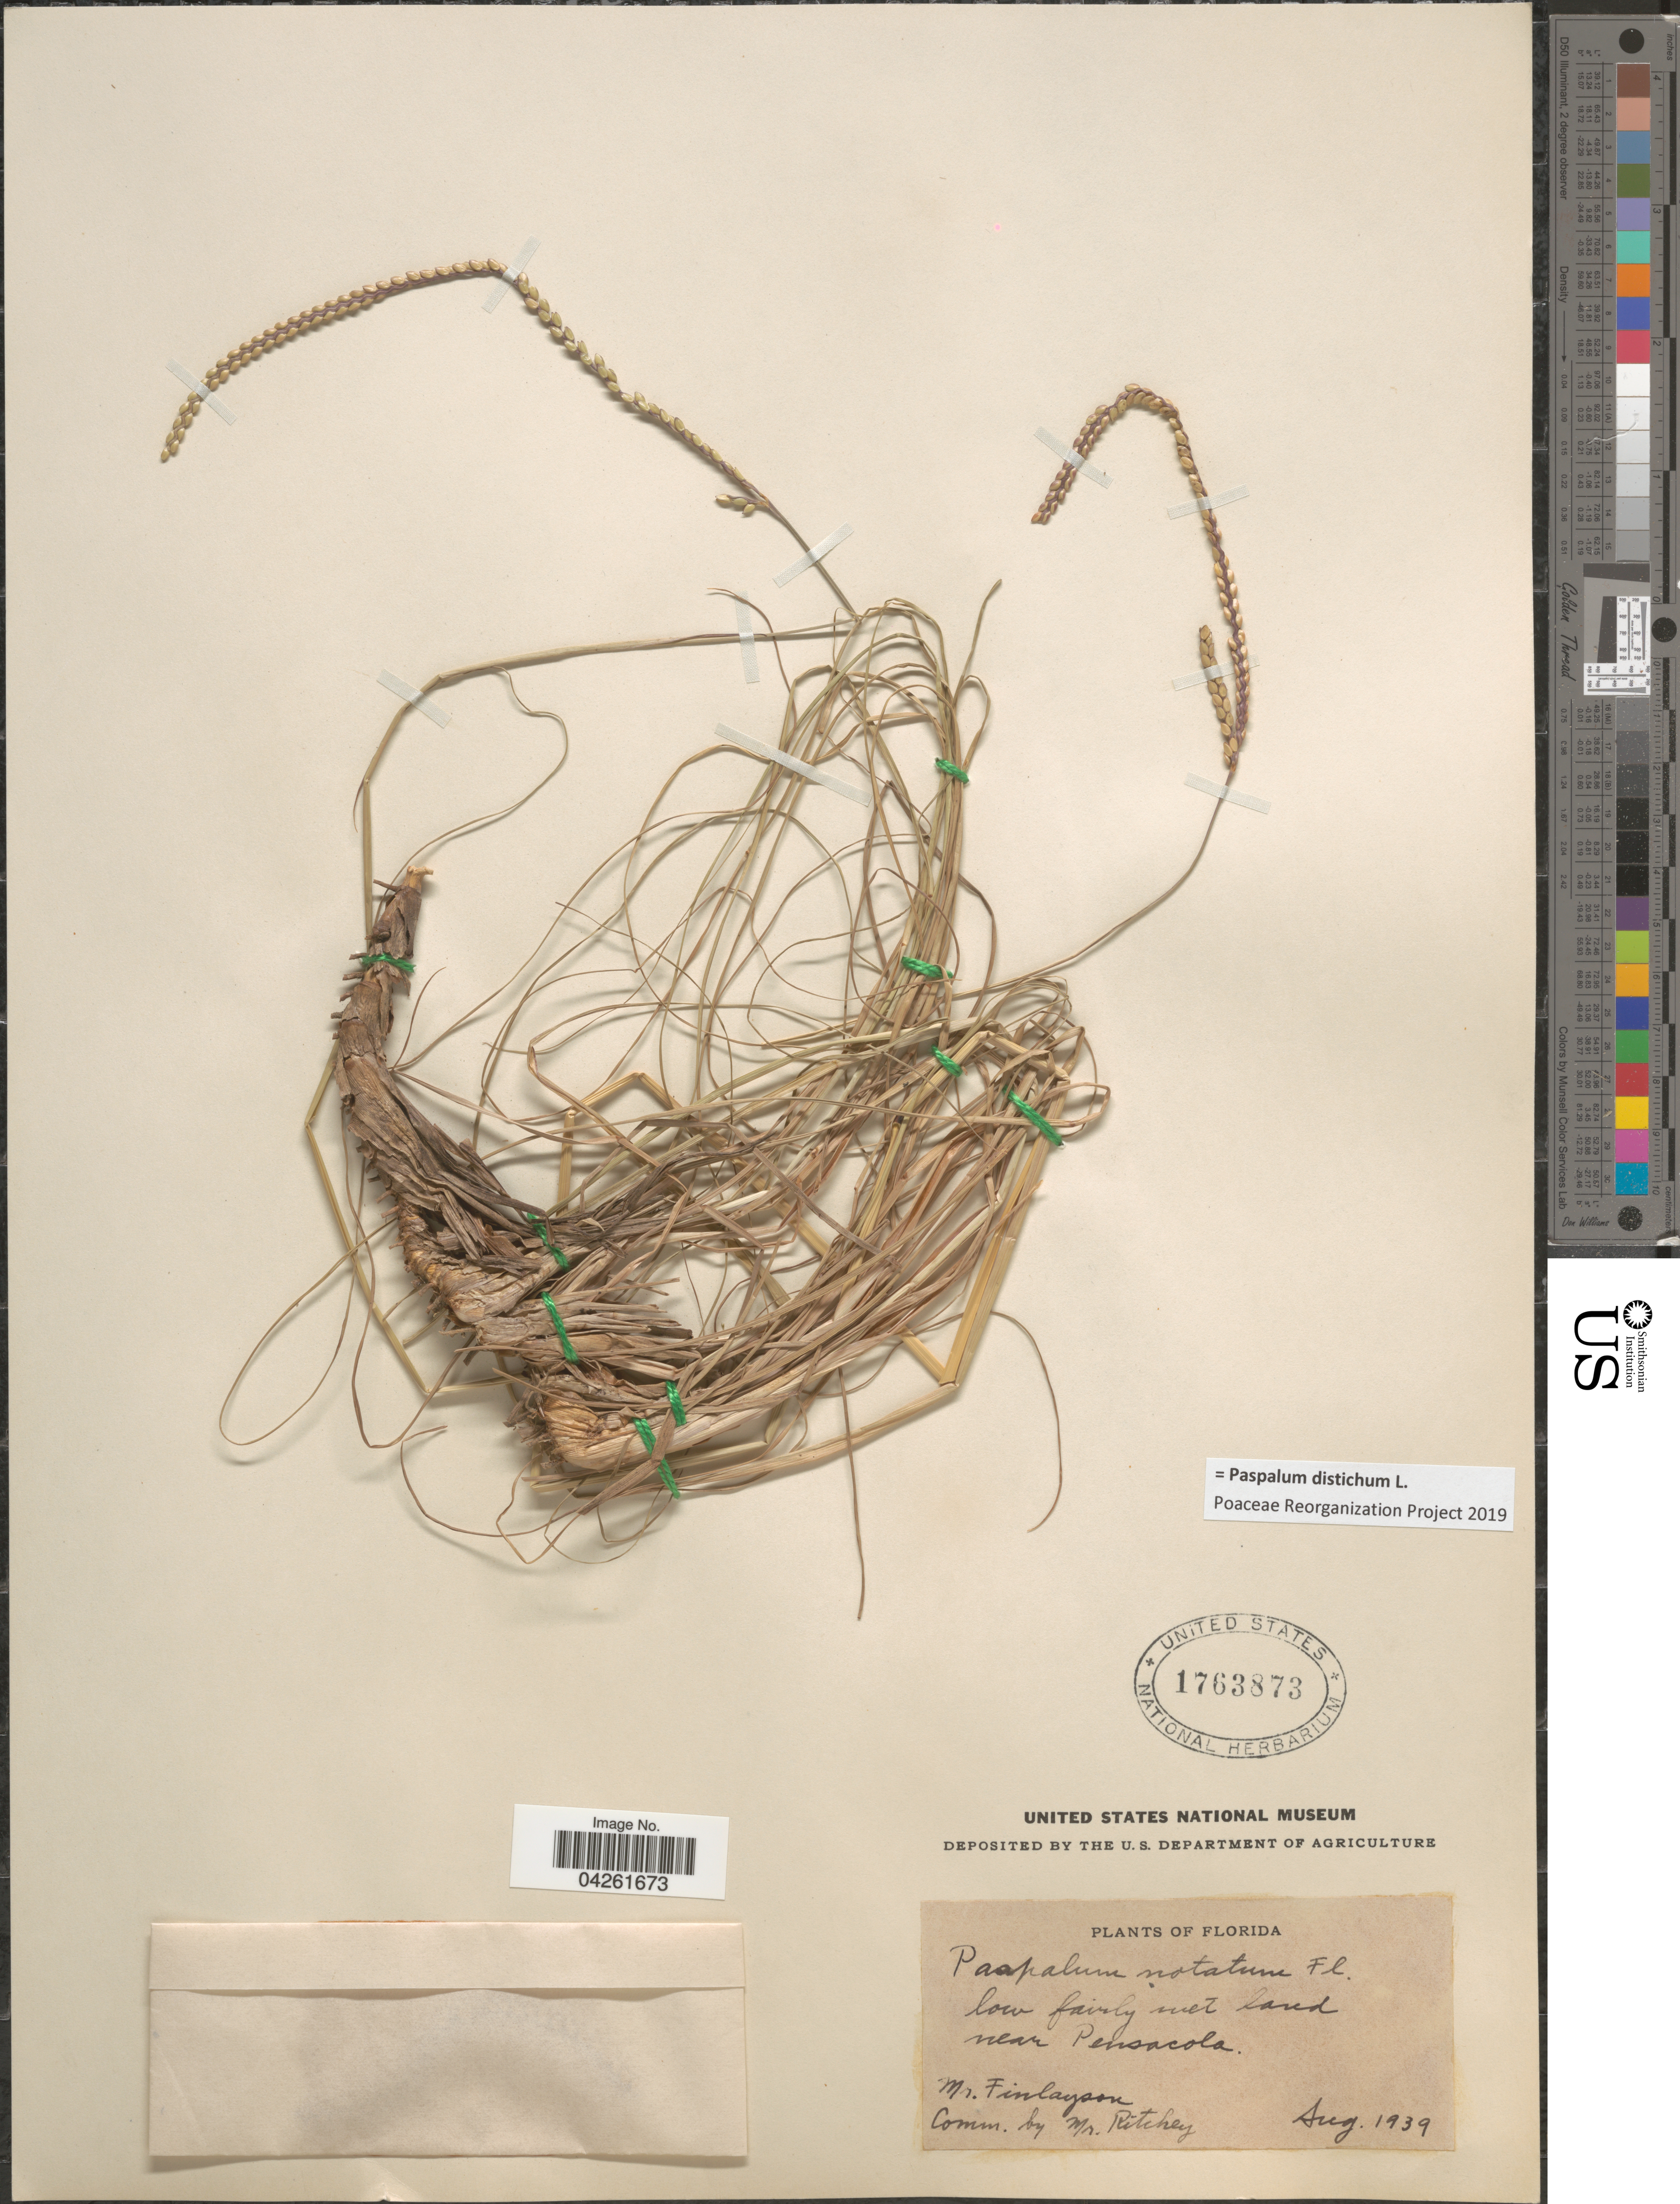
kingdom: Plantae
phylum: Tracheophyta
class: Liliopsida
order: Poales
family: Poaceae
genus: Paspalum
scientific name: Paspalum distichum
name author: L.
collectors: Mr. Finlayson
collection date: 1939-08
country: United States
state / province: Florida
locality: Low fairly wet land near Pensacola.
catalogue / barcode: US 1763873